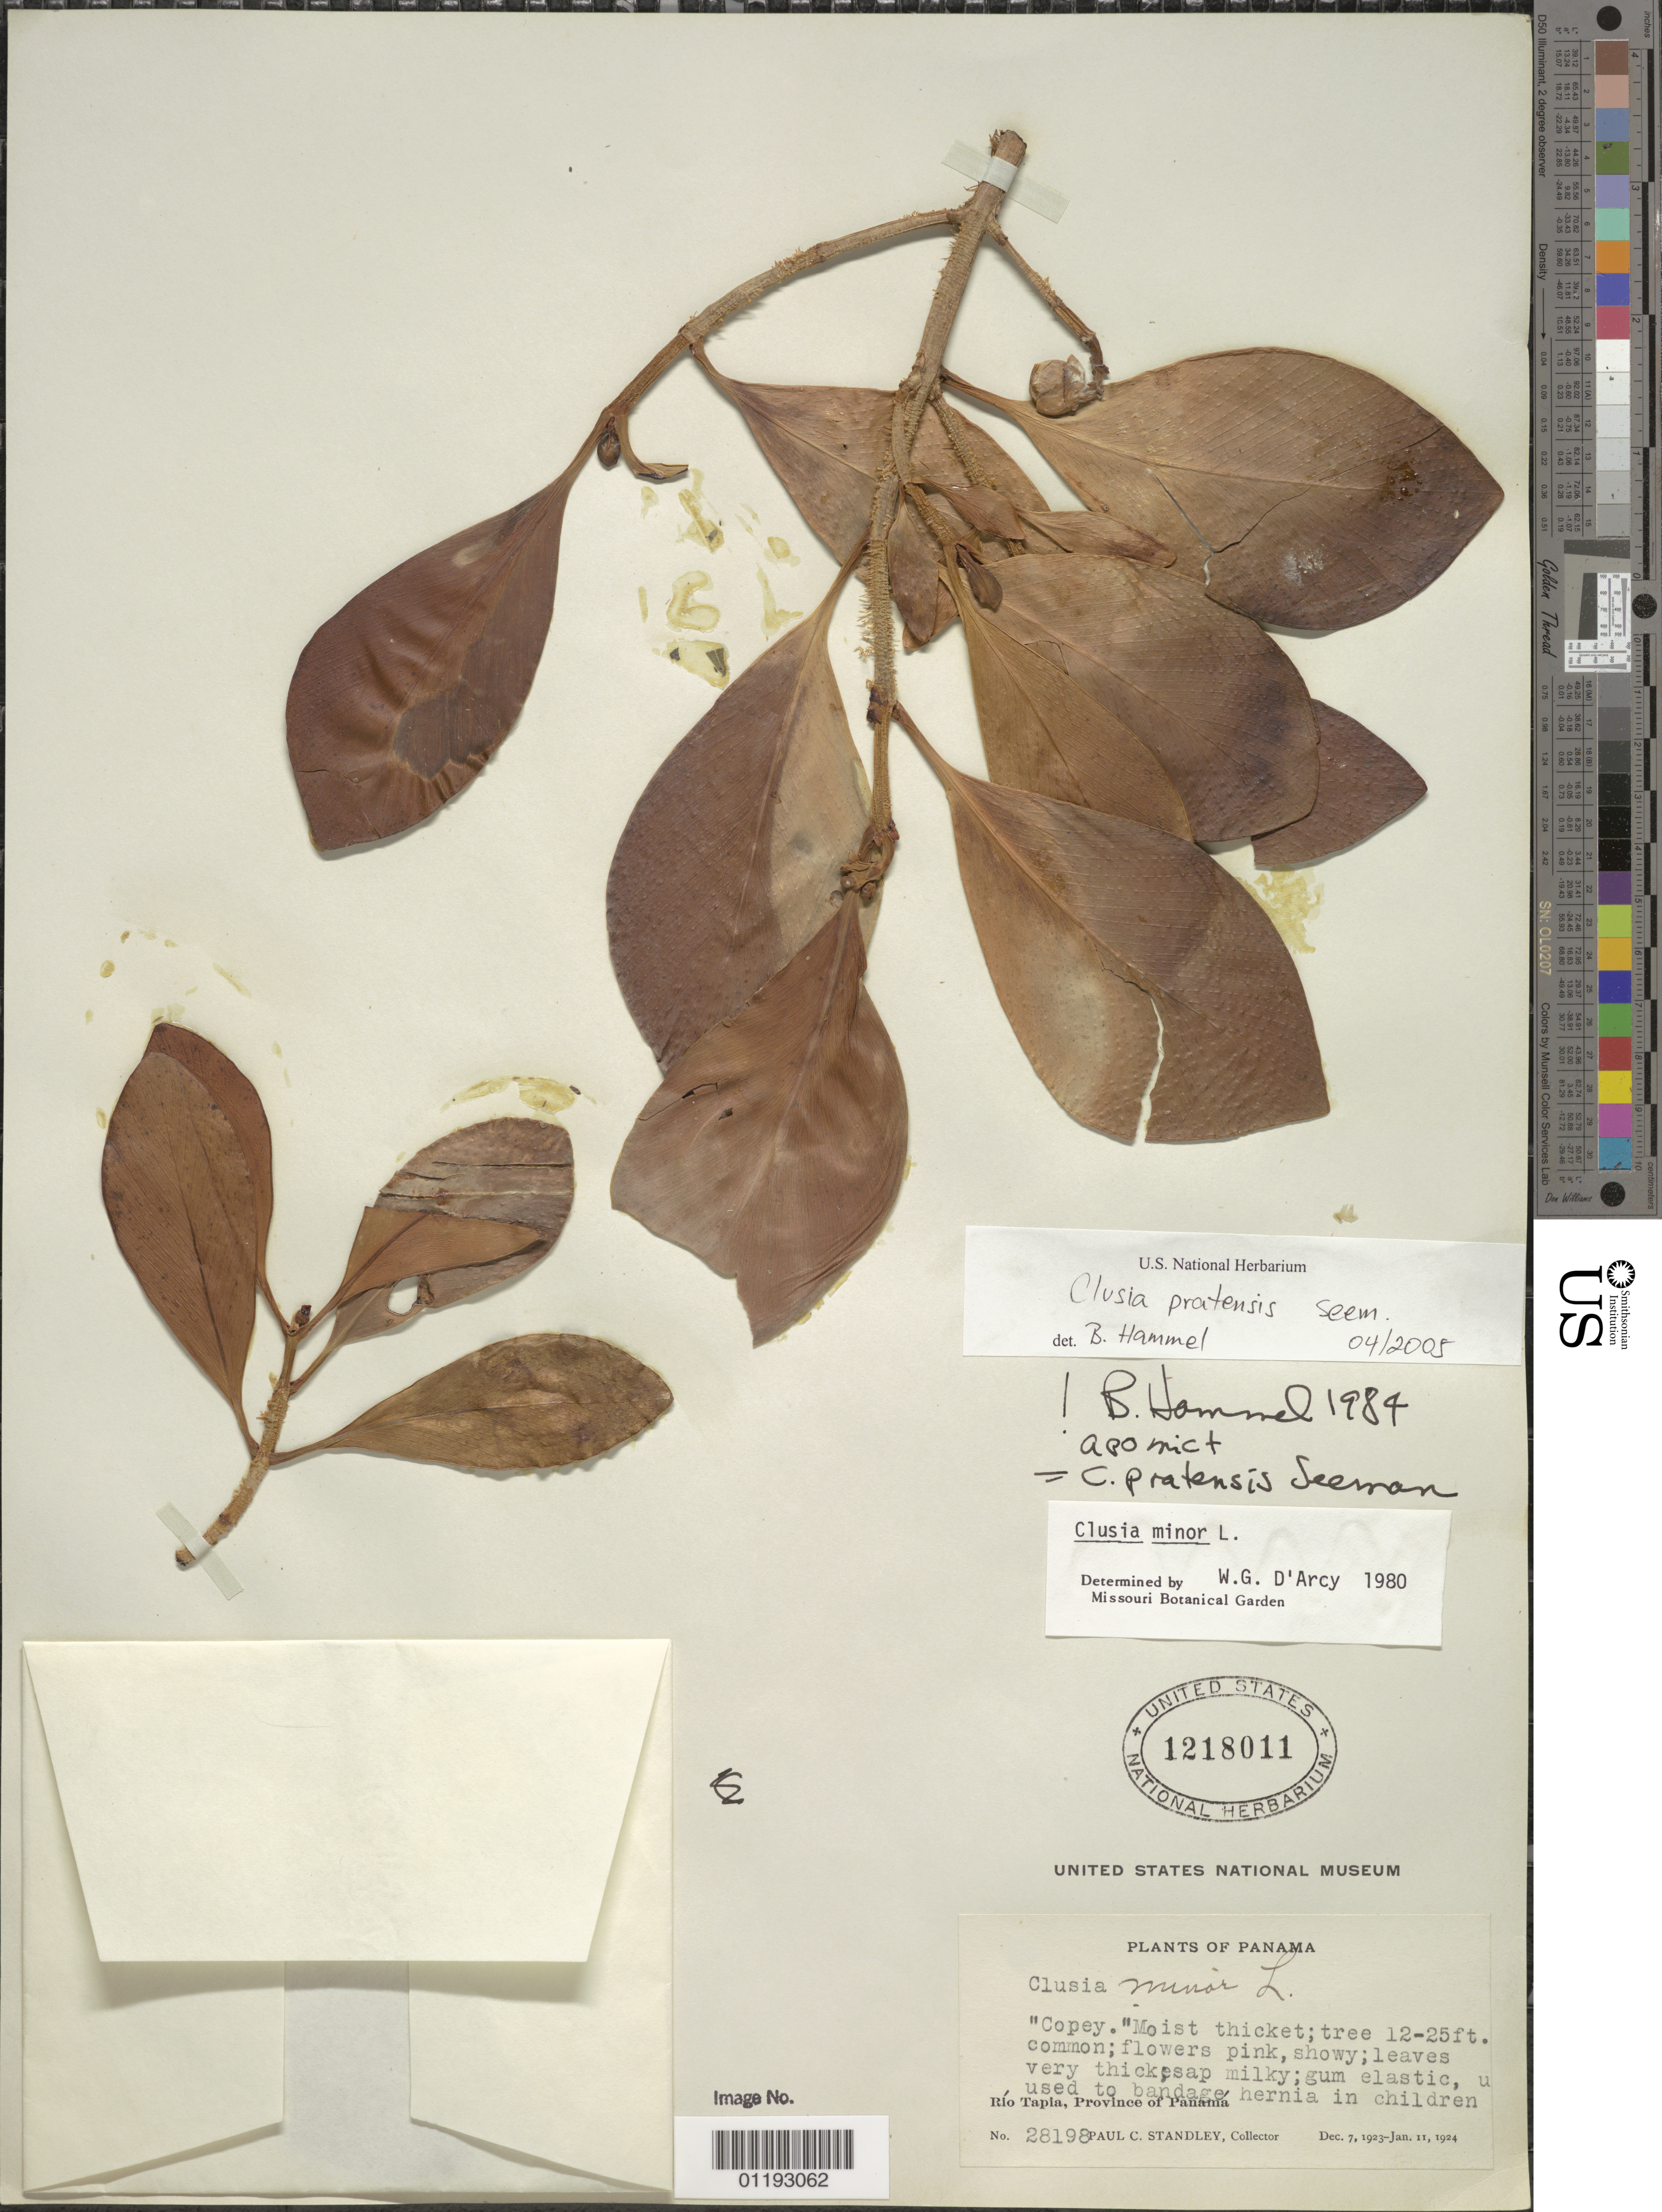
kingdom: Plantae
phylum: Tracheophyta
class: Magnoliopsida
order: Malpighiales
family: Clusiaceae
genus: Clusia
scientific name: Clusia pratensis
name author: Seem.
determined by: Hammel, --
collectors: P. C. Standley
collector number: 28198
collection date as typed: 07 Dec 1923 to 11 Jan 1924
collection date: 1923-12-07/1924-01-11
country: Panama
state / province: Panamá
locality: Rio Tapia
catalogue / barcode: US 1218011